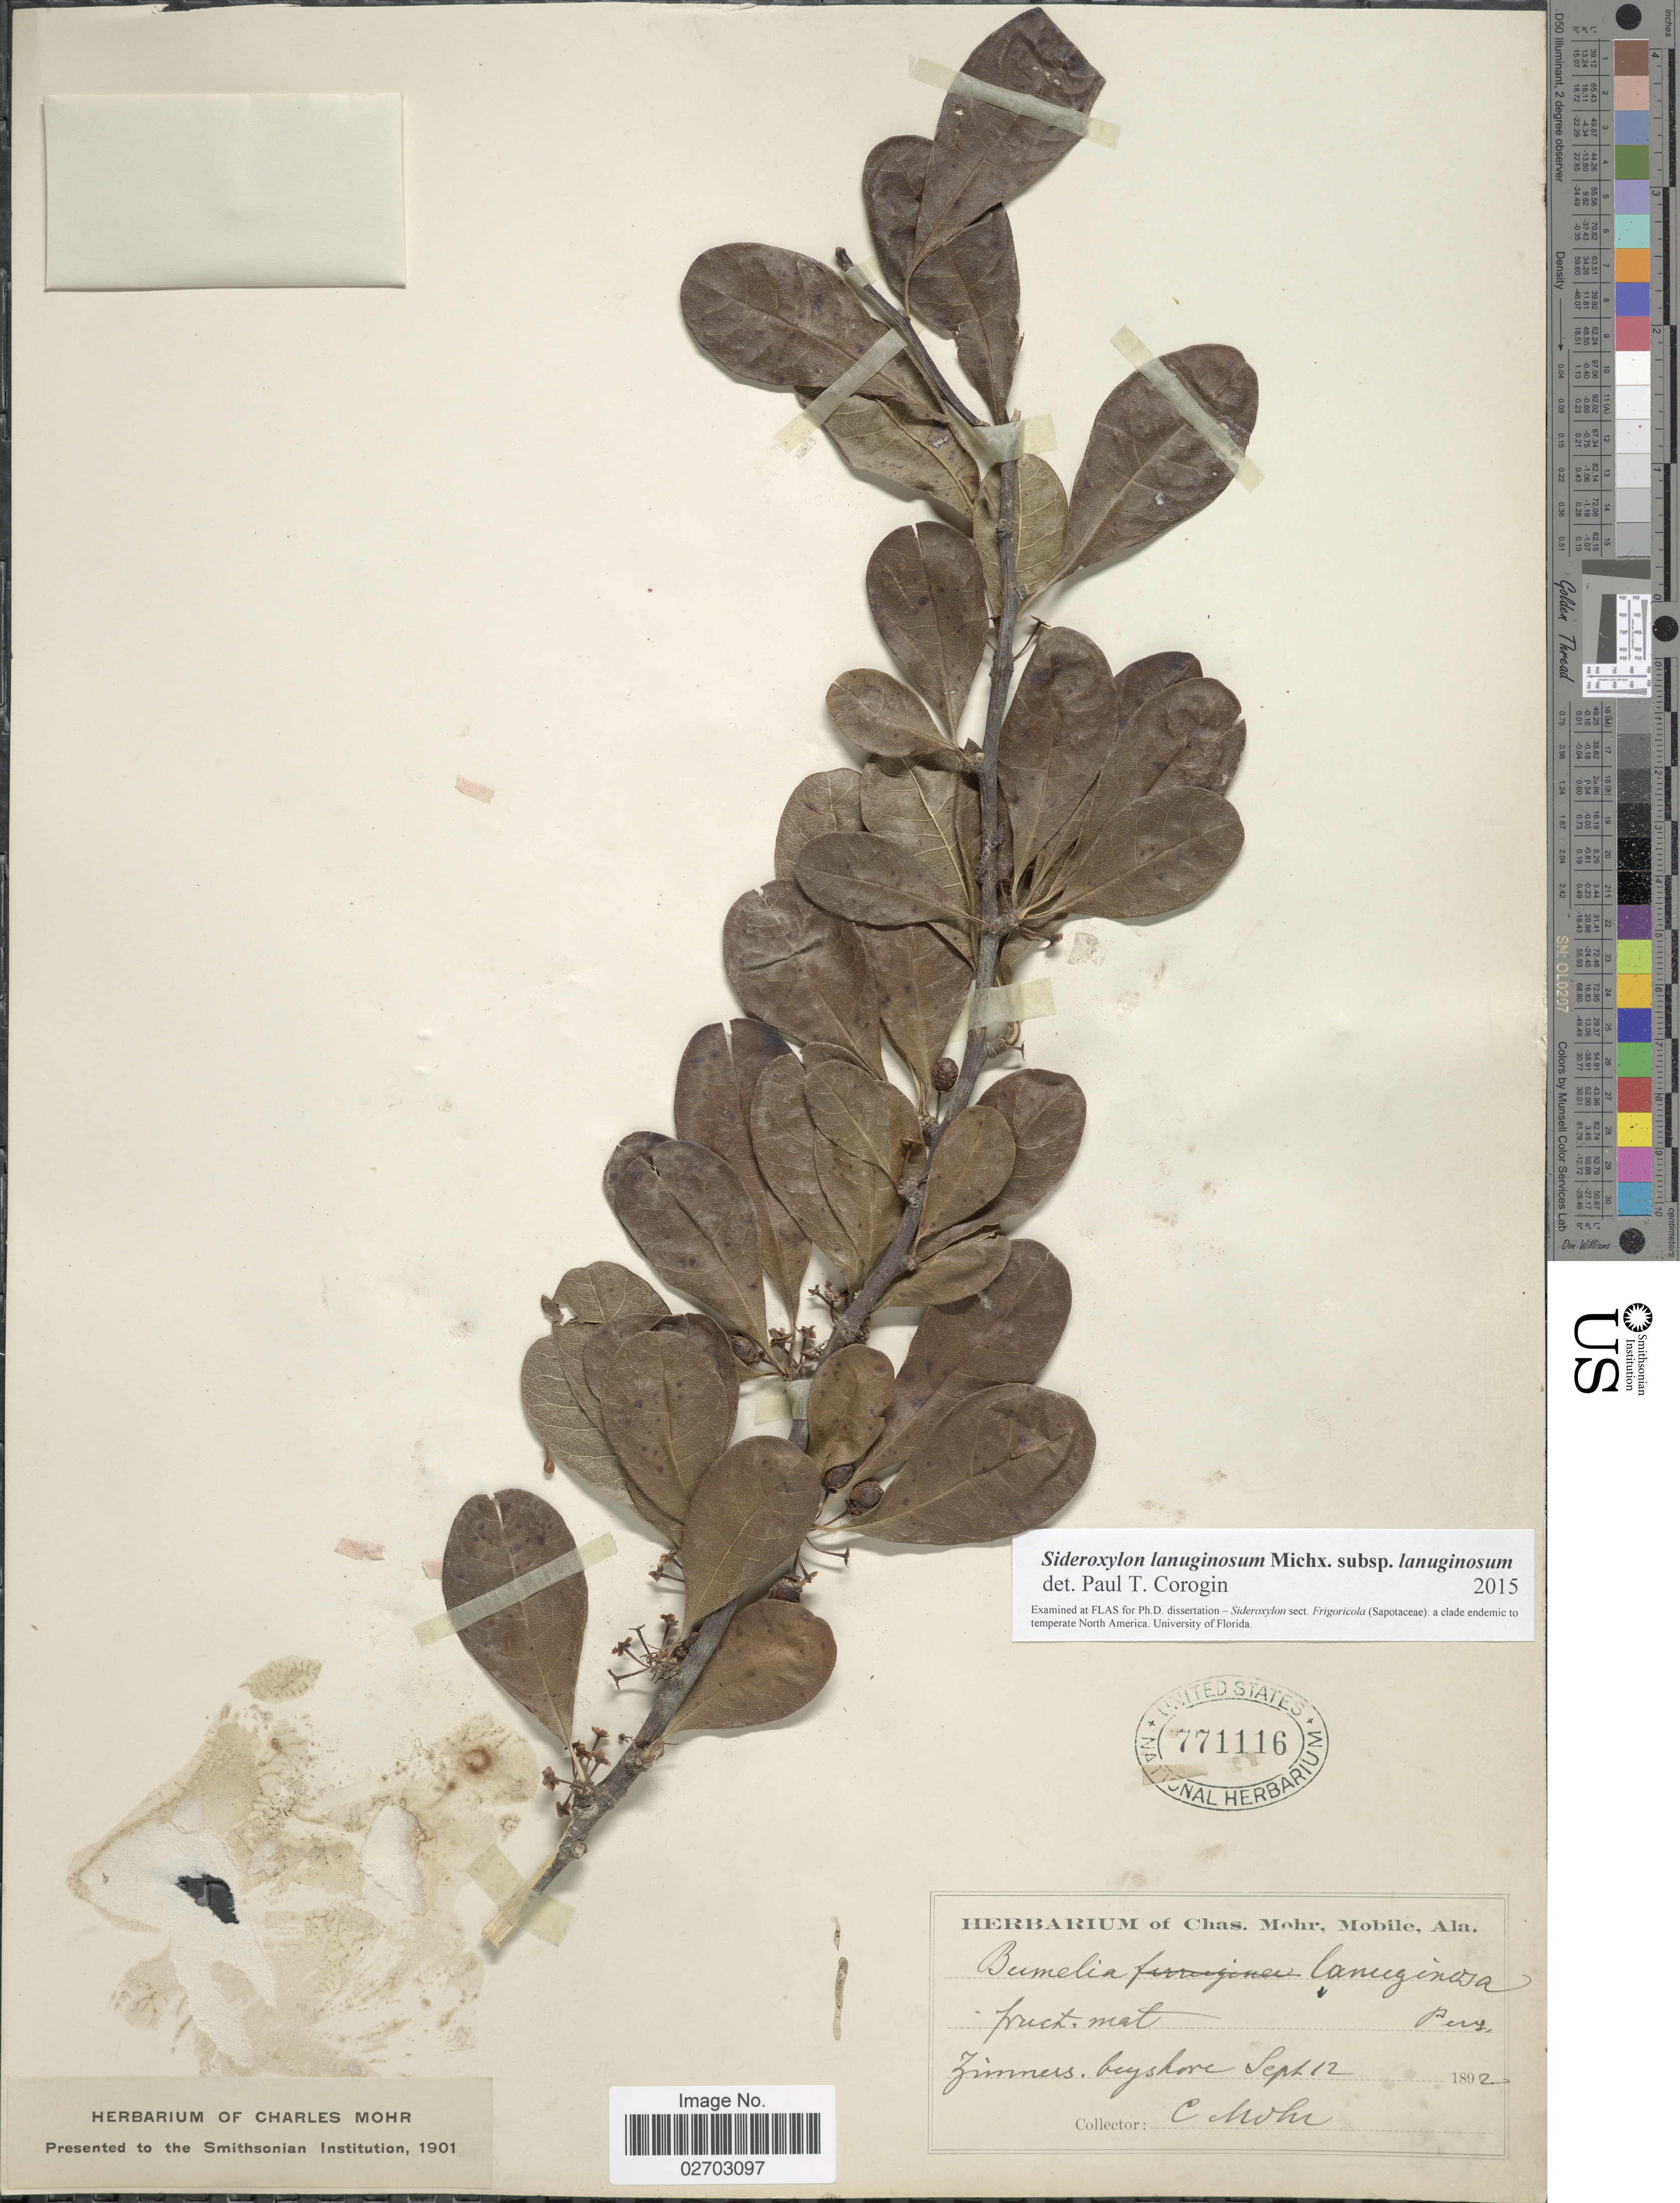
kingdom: Plantae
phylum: Tracheophyta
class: Magnoliopsida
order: Ericales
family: Sapotaceae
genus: Sideroxylon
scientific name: Sideroxylon lanuginosum subsp. lanuginosum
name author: Michx.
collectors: C. T. Mohr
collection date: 1892-09-12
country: United States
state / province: Alabama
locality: Zimmers, keyshore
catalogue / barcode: US 771116